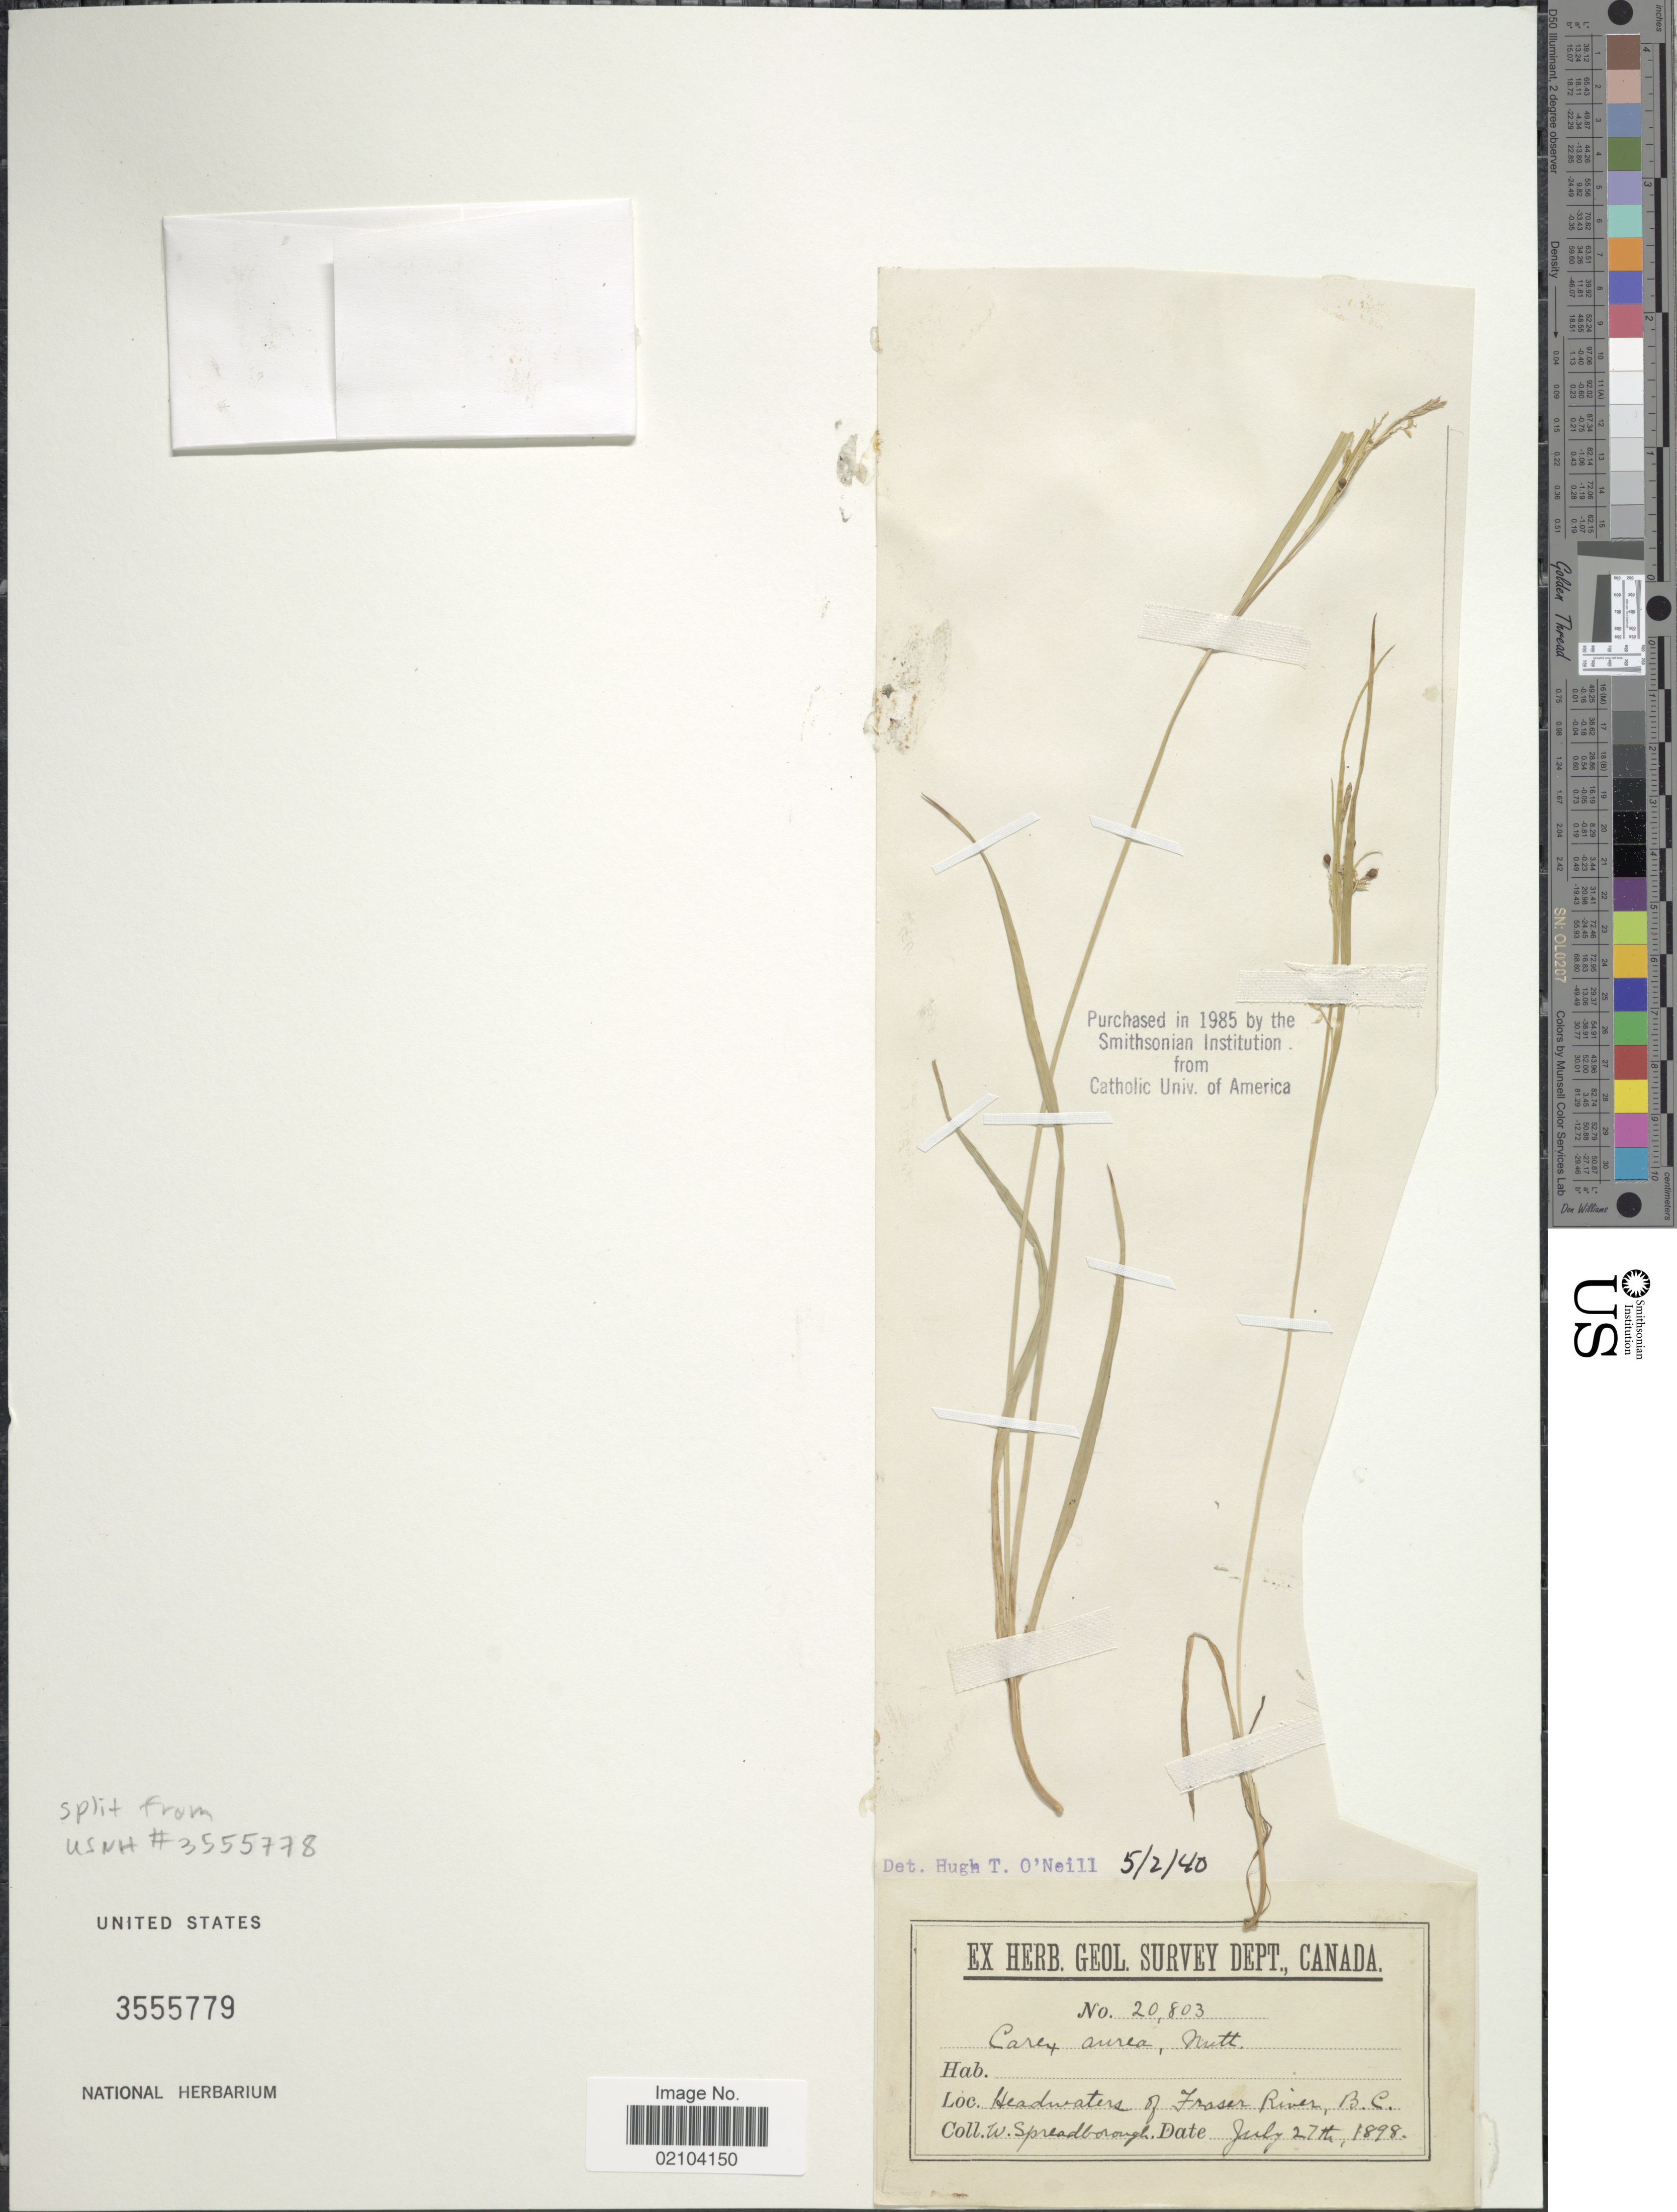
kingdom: Plantae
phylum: Tracheophyta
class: Liliopsida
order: Poales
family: Cyperaceae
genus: Carex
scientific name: Carex aurea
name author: Nutt.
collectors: W. Spreadborough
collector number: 20803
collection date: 1898-07-27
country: Canada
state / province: British Columbia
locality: Headwaters of Fraser River, B.C.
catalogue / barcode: US 3555779